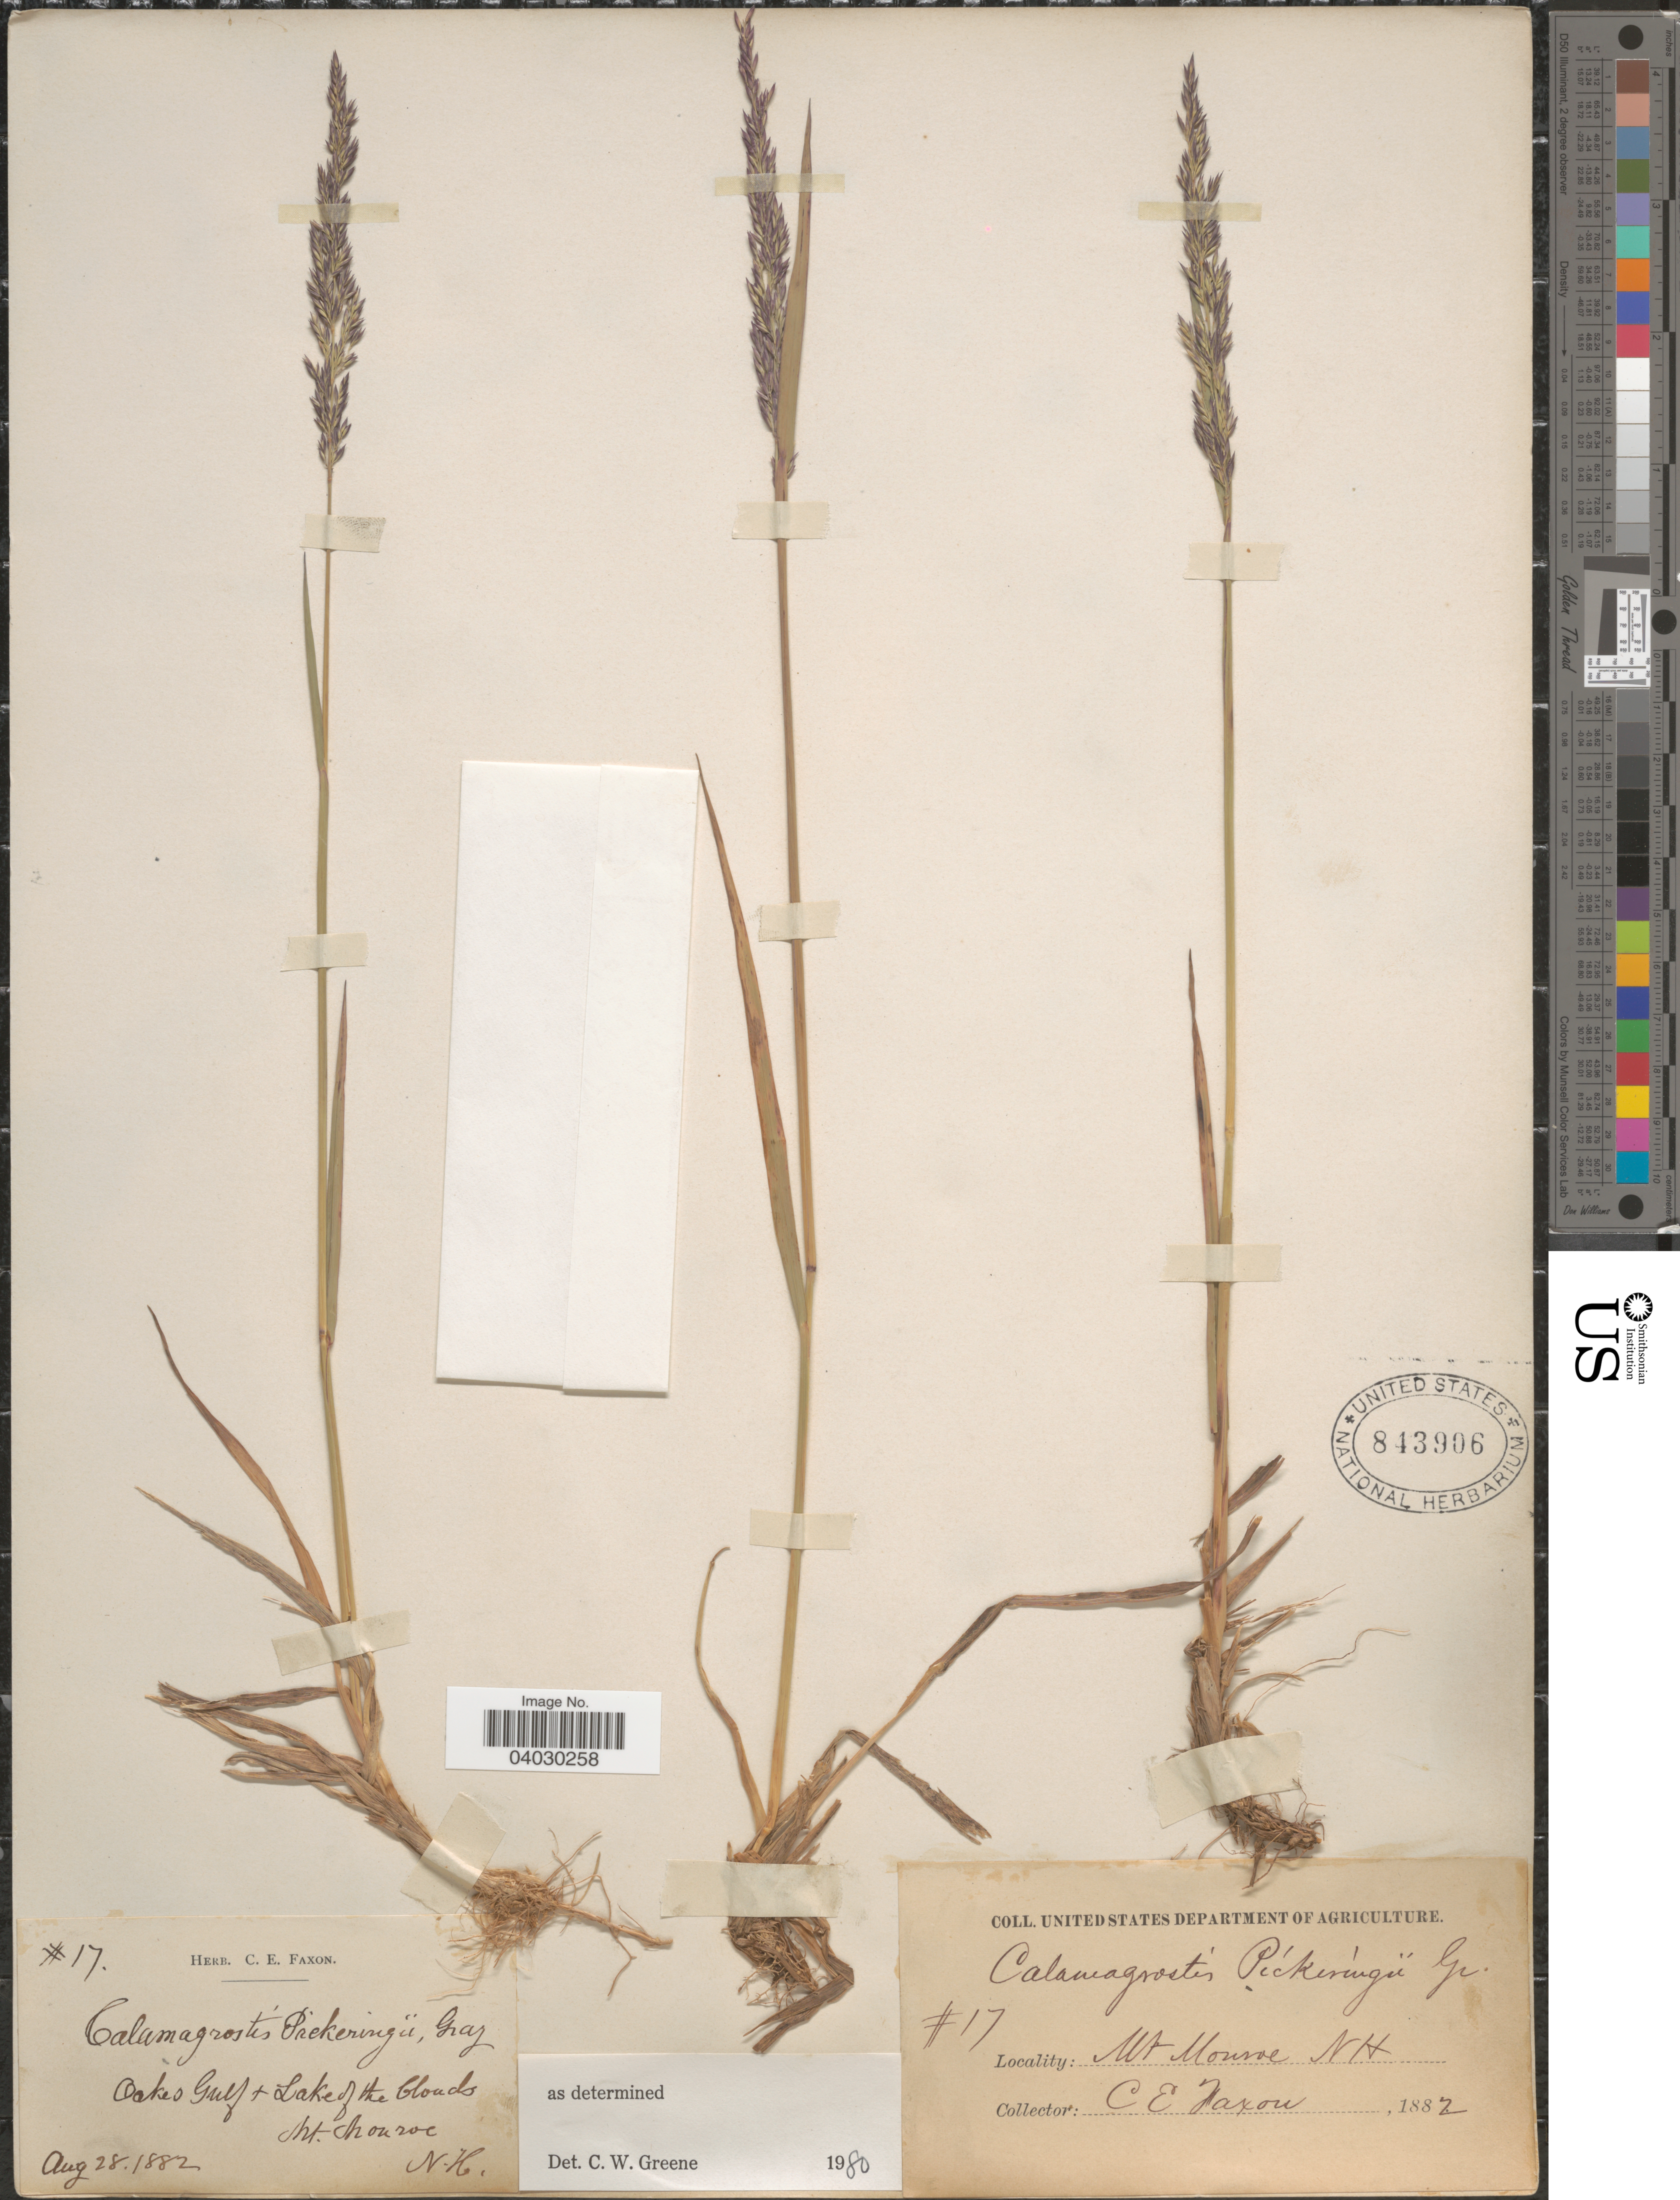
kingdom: Plantae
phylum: Tracheophyta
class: Liliopsida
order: Poales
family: Poaceae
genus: Calamagrostis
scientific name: Calamagrostis pickeringii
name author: A. Gray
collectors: C. Faxon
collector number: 17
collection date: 1882-08-28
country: United States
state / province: New Hampshire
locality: Oakes Gulf + Lake of the Clouds. Mt. Monroe.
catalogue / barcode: US 843906